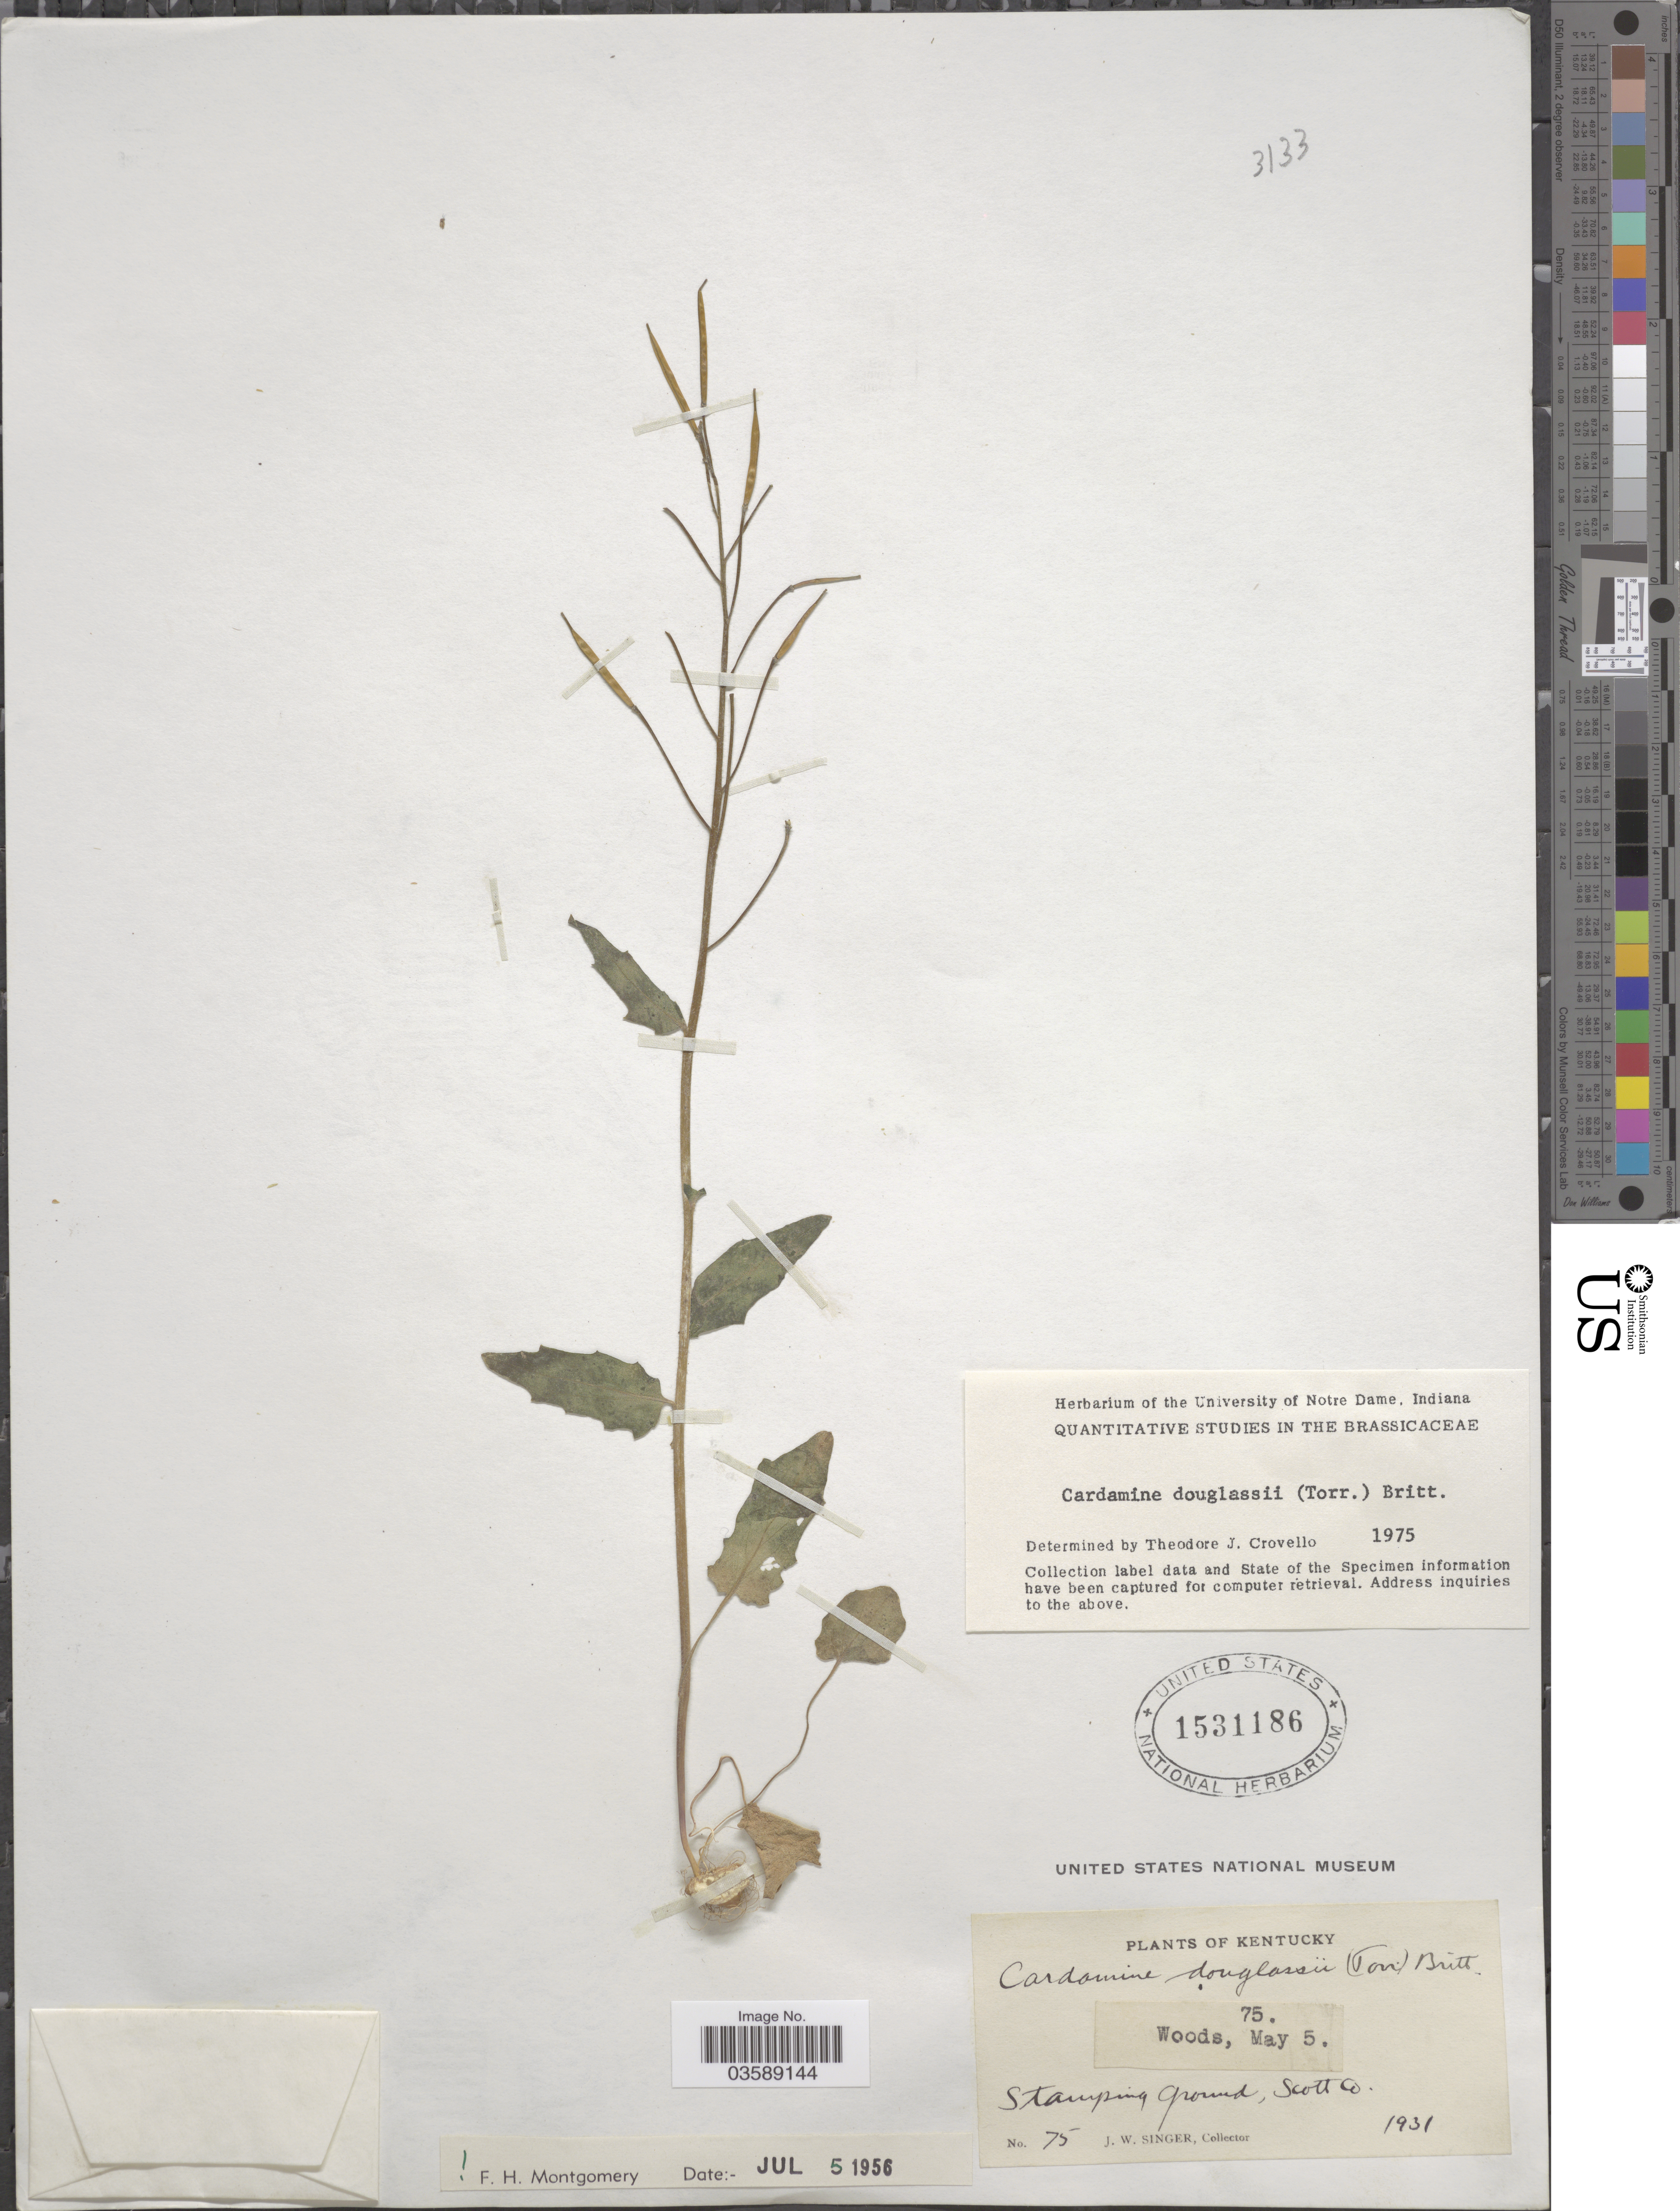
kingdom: Plantae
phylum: Tracheophyta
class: Magnoliopsida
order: Brassicales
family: Brassicaceae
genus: Cardamine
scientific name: Cardamine douglassii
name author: Britton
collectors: J. EW. Singer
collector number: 75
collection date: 1931-05-05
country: United States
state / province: Kentucky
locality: Stamping ground, Scott Co.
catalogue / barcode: US 1531186